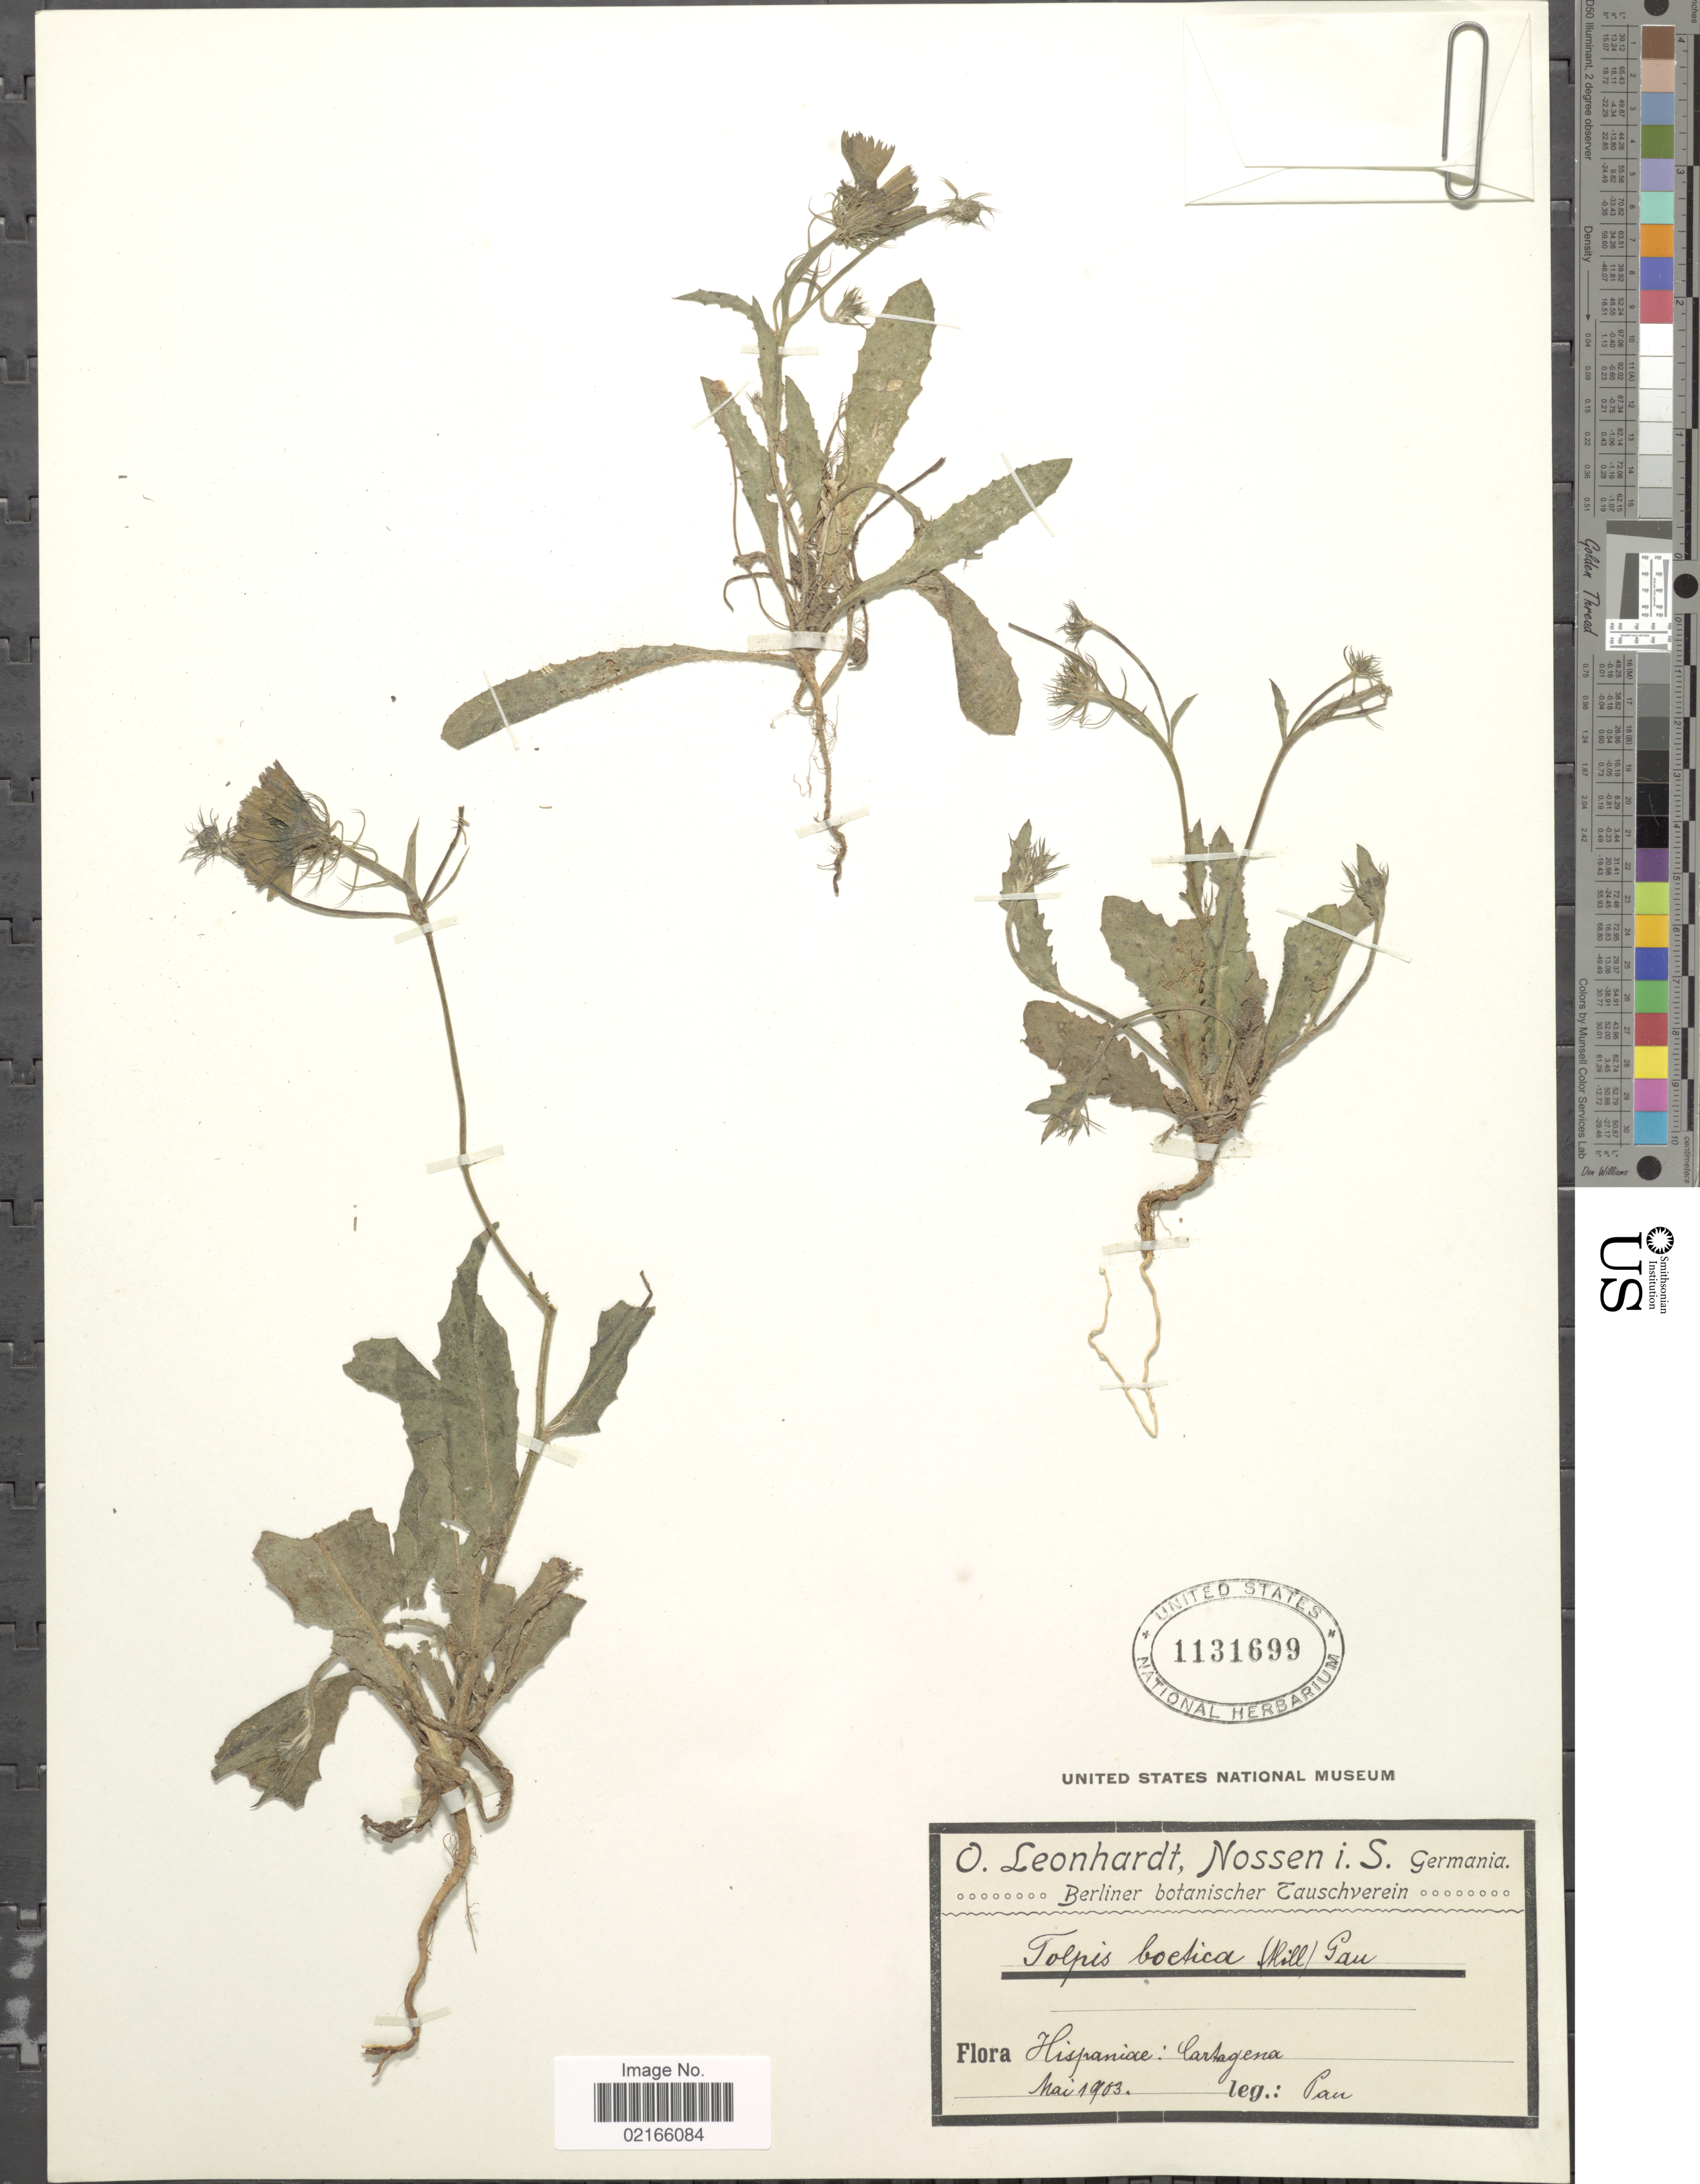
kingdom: Plantae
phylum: Tracheophyta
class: Magnoliopsida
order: Asterales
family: Asteraceae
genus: Tolpis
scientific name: Tolpis barbata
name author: (L.) Gaertn.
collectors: Pau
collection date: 1903-05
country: Spain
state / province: Murcia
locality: Hispaniae: Cartagena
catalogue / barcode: US 1131699